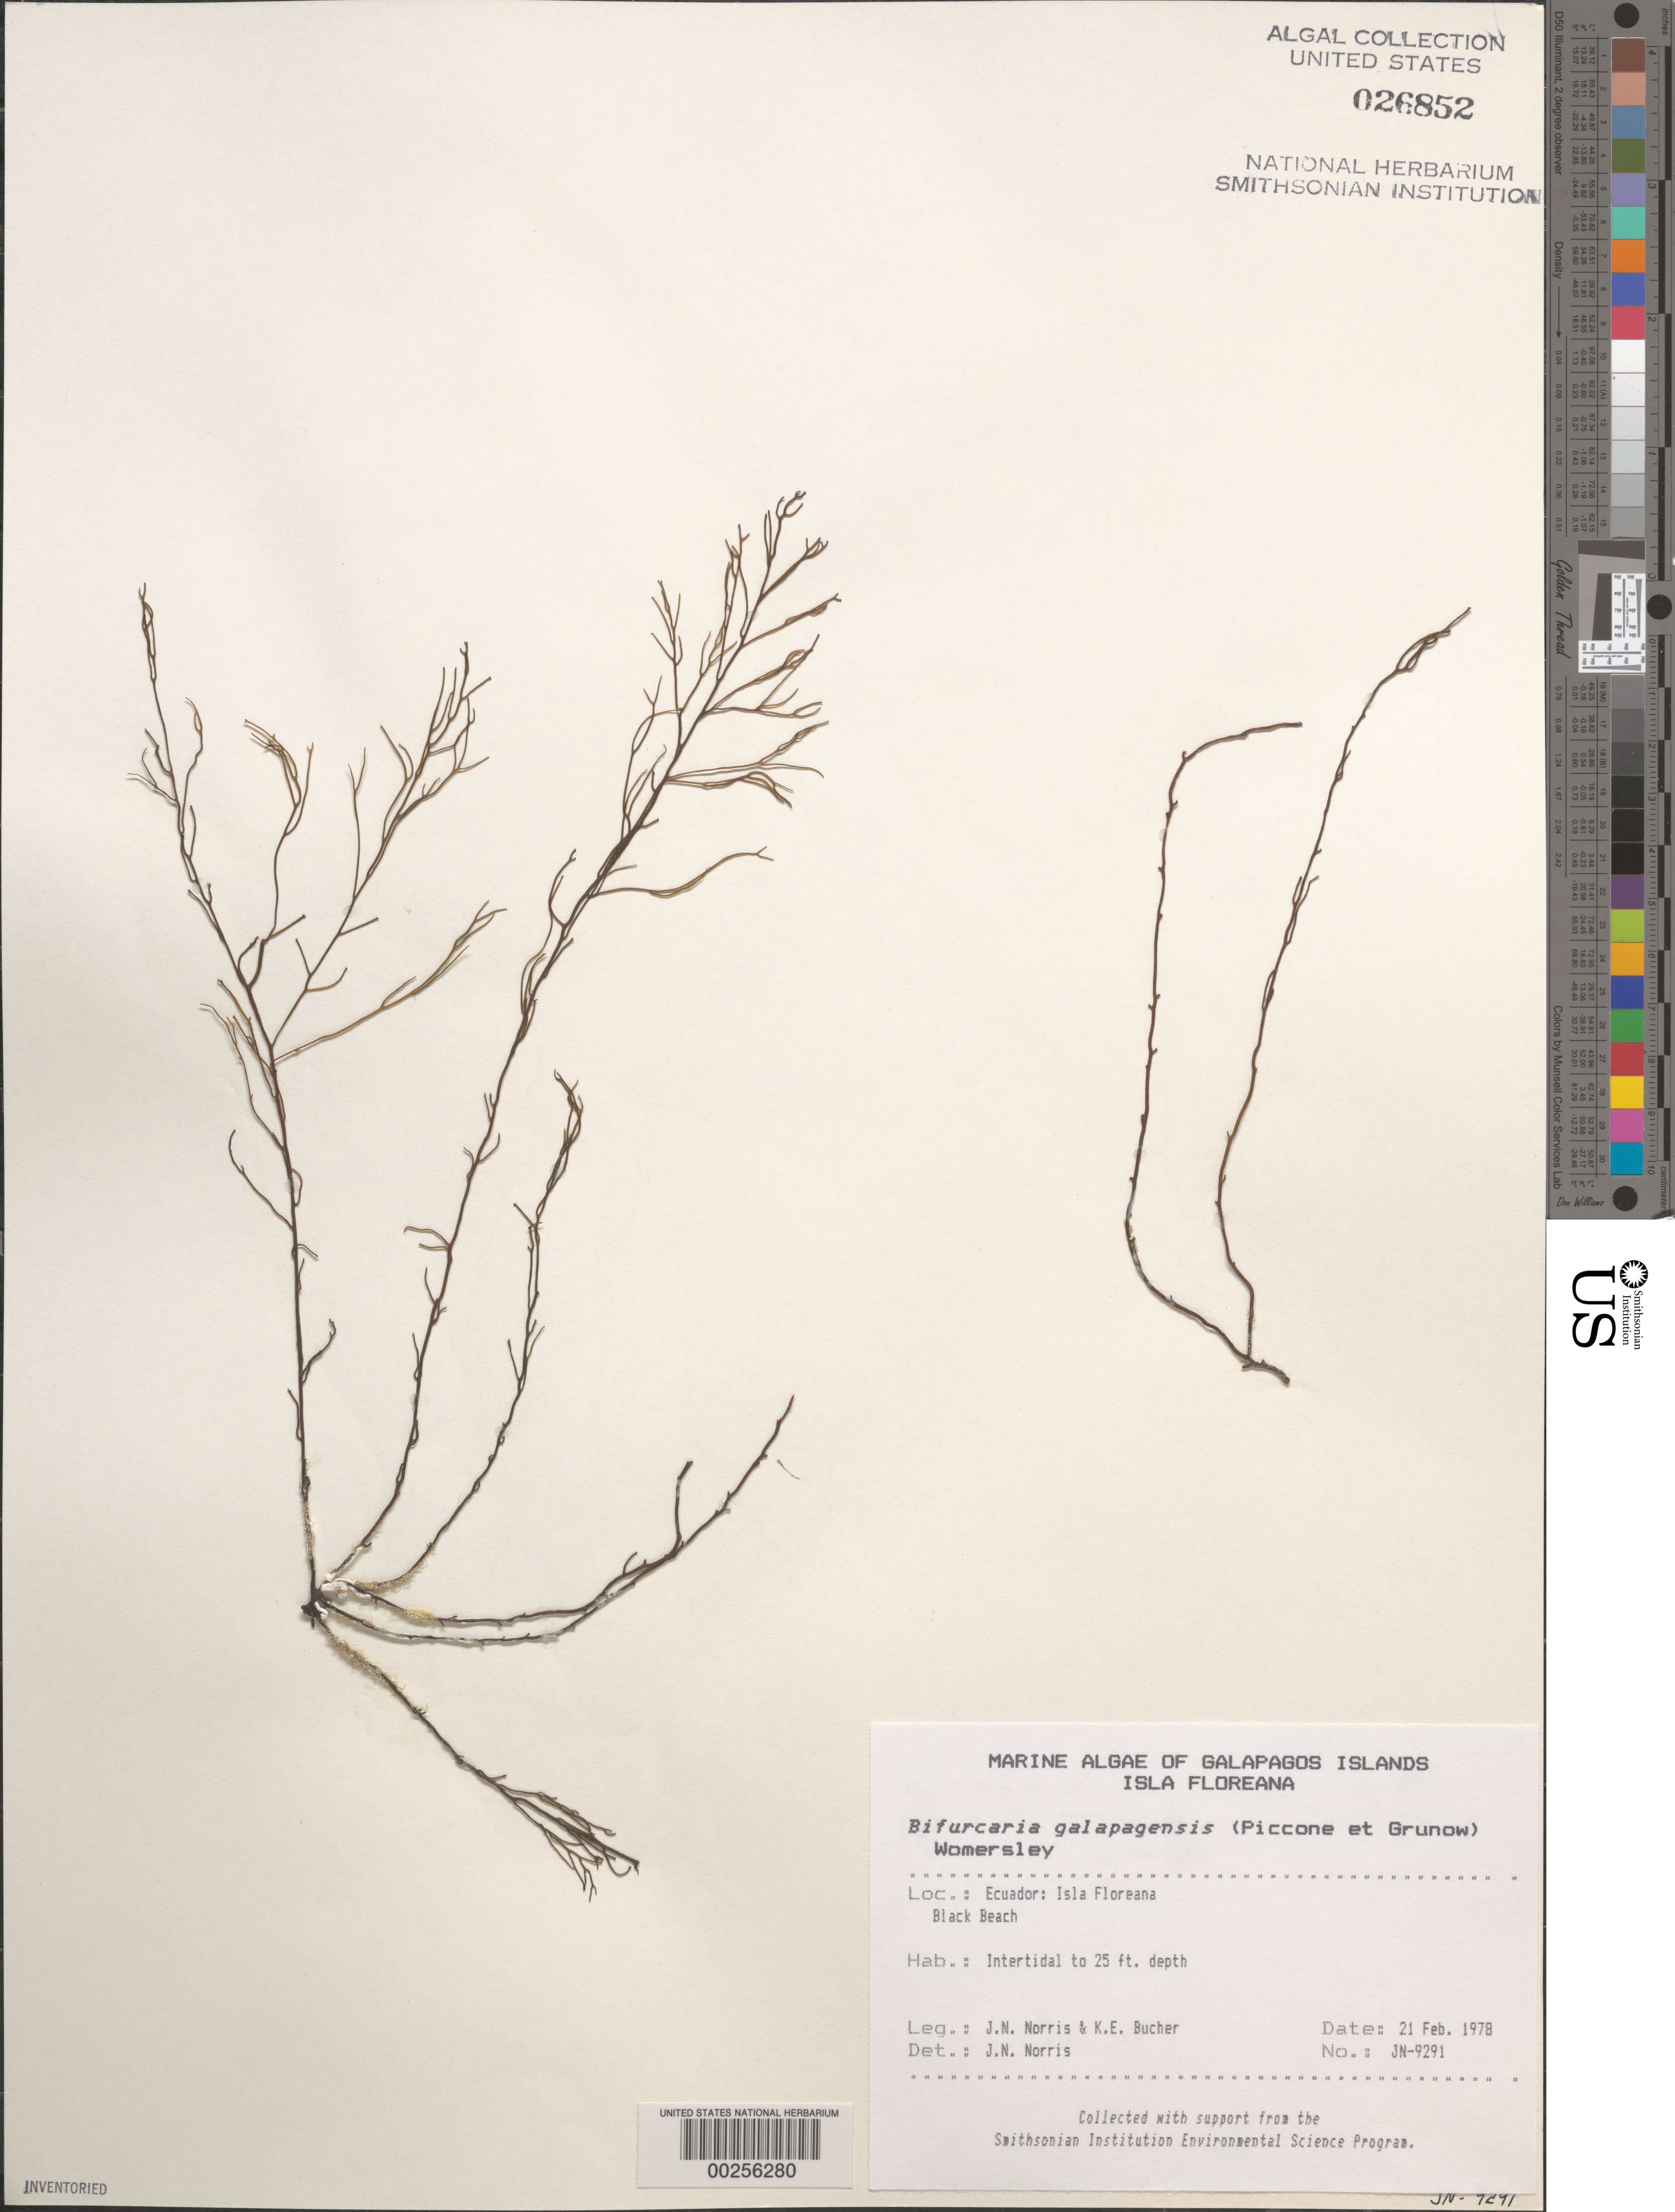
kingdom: Chromista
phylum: Ochrophyta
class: Phaeophyceae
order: Fucales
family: Sargassaceae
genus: Bifurcaria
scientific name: Bifurcaria galapagensis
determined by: Norris, James N.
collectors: J. N. Norris & K. E. Bucher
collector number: JN-9291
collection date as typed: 21 Feb 1978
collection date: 1978-02-21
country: Ecuador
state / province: Colón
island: Floreana [Charles, Santa Maria]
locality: Black Beach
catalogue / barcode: US 26852